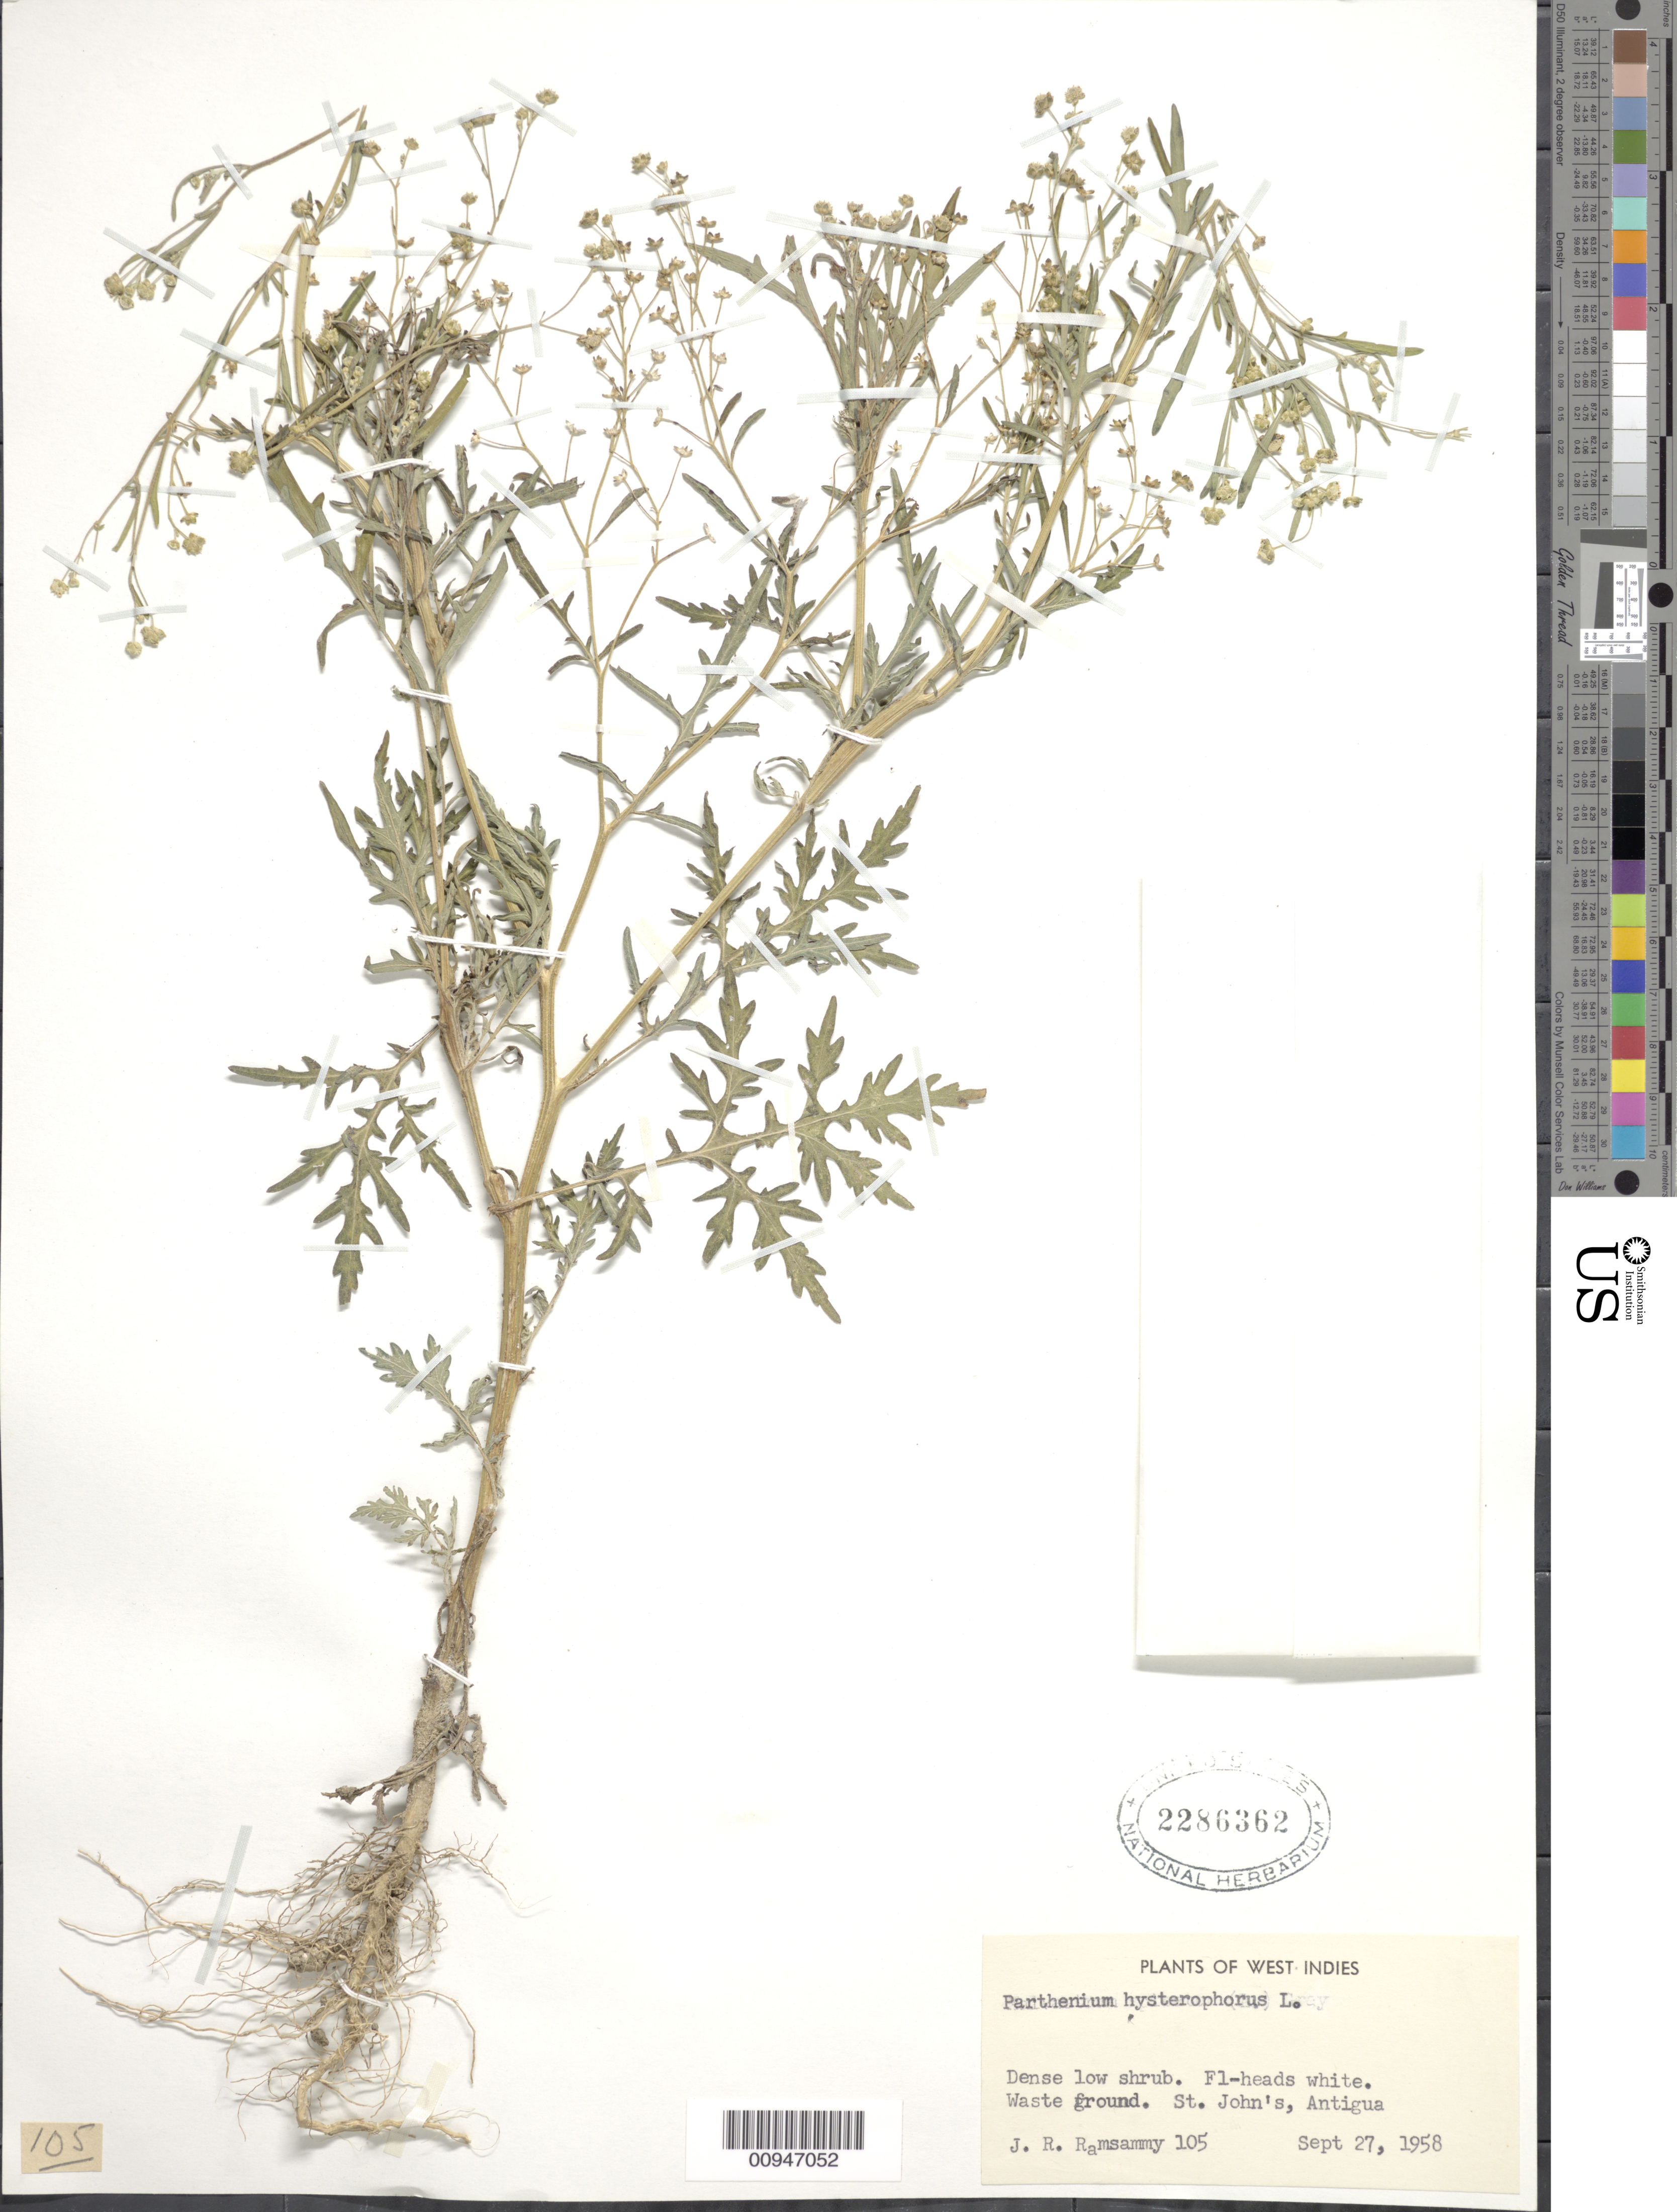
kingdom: Plantae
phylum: Tracheophyta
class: Magnoliopsida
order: Asterales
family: Asteraceae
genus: Parthenium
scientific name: Parthenium hysterophorus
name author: L.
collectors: J. Ramsammy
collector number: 105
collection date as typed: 27 Sep 1958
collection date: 1958-09-27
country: Antigua and Barbuda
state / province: Saint John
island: Antigua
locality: St. John's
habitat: Waste ground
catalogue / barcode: US 2286362